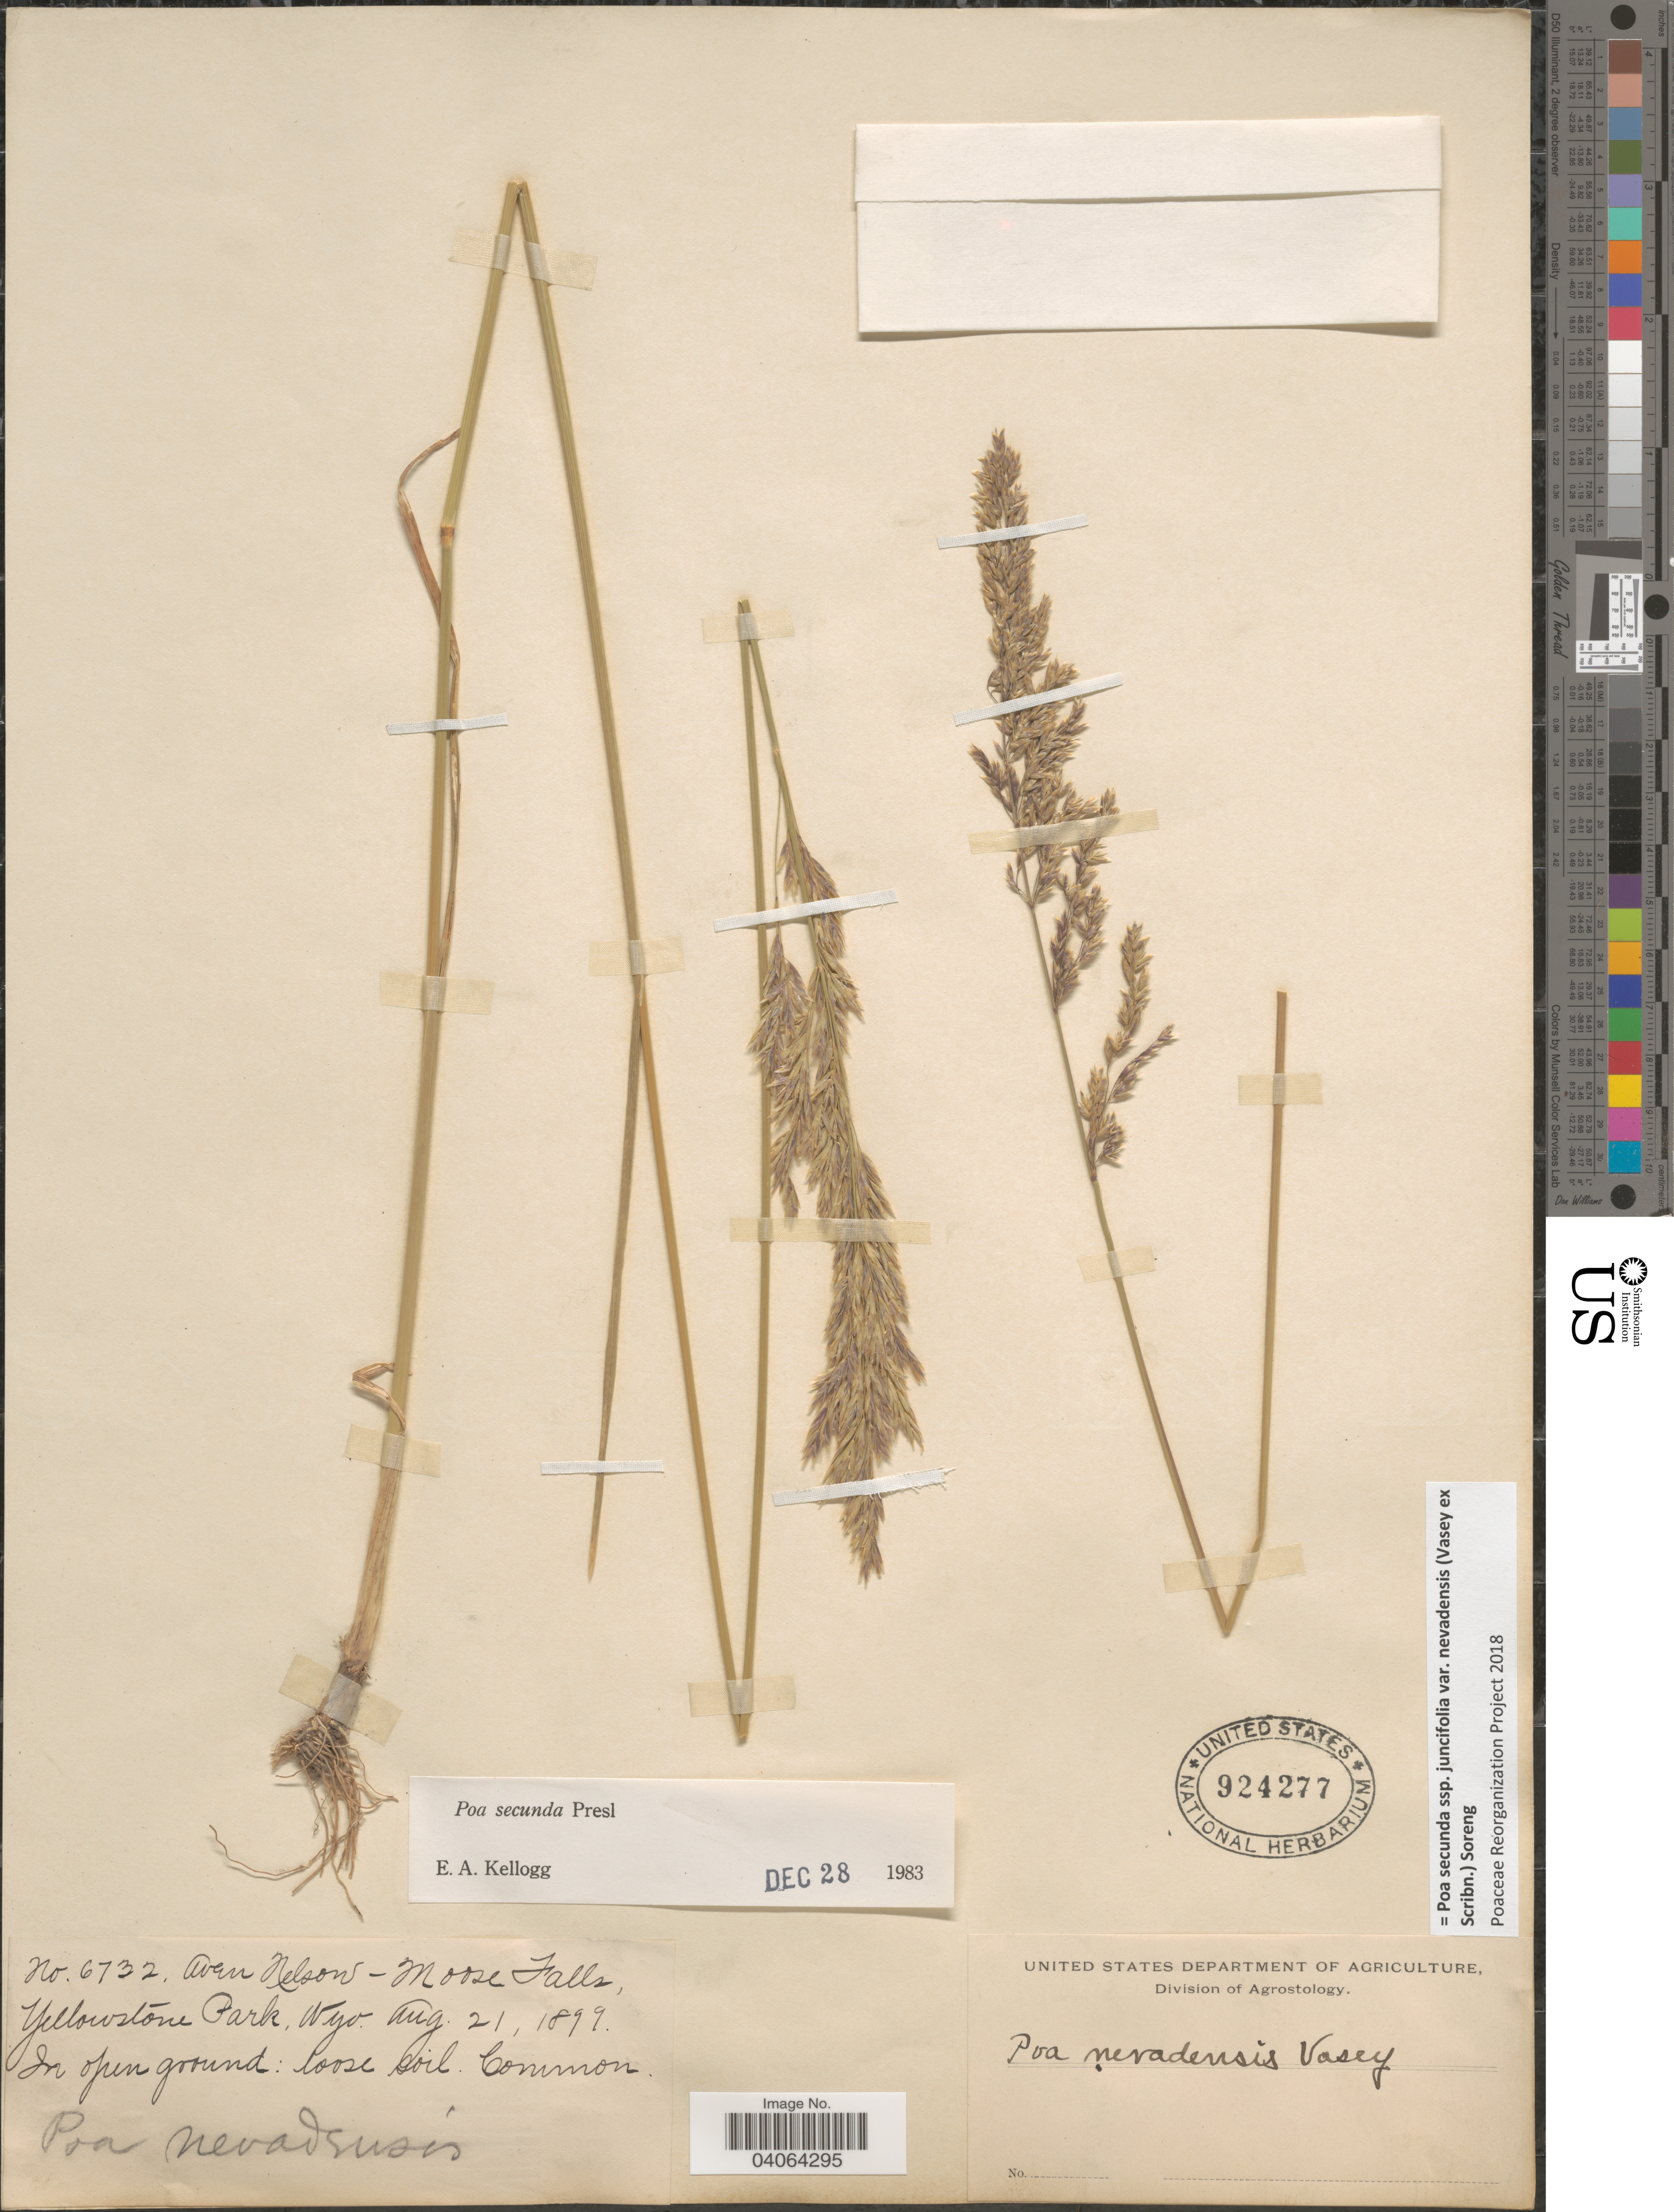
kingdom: Plantae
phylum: Tracheophyta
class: Liliopsida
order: Poales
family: Poaceae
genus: Poa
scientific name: Poa secunda subsp. juncifolia var. nevadensis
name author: (Vasey ex Scribn.) Soreng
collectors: A. Nelson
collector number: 6732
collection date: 1899-08-21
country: United States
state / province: Wyoming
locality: Moose Falls, Yellowstone Park.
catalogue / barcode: US 924277